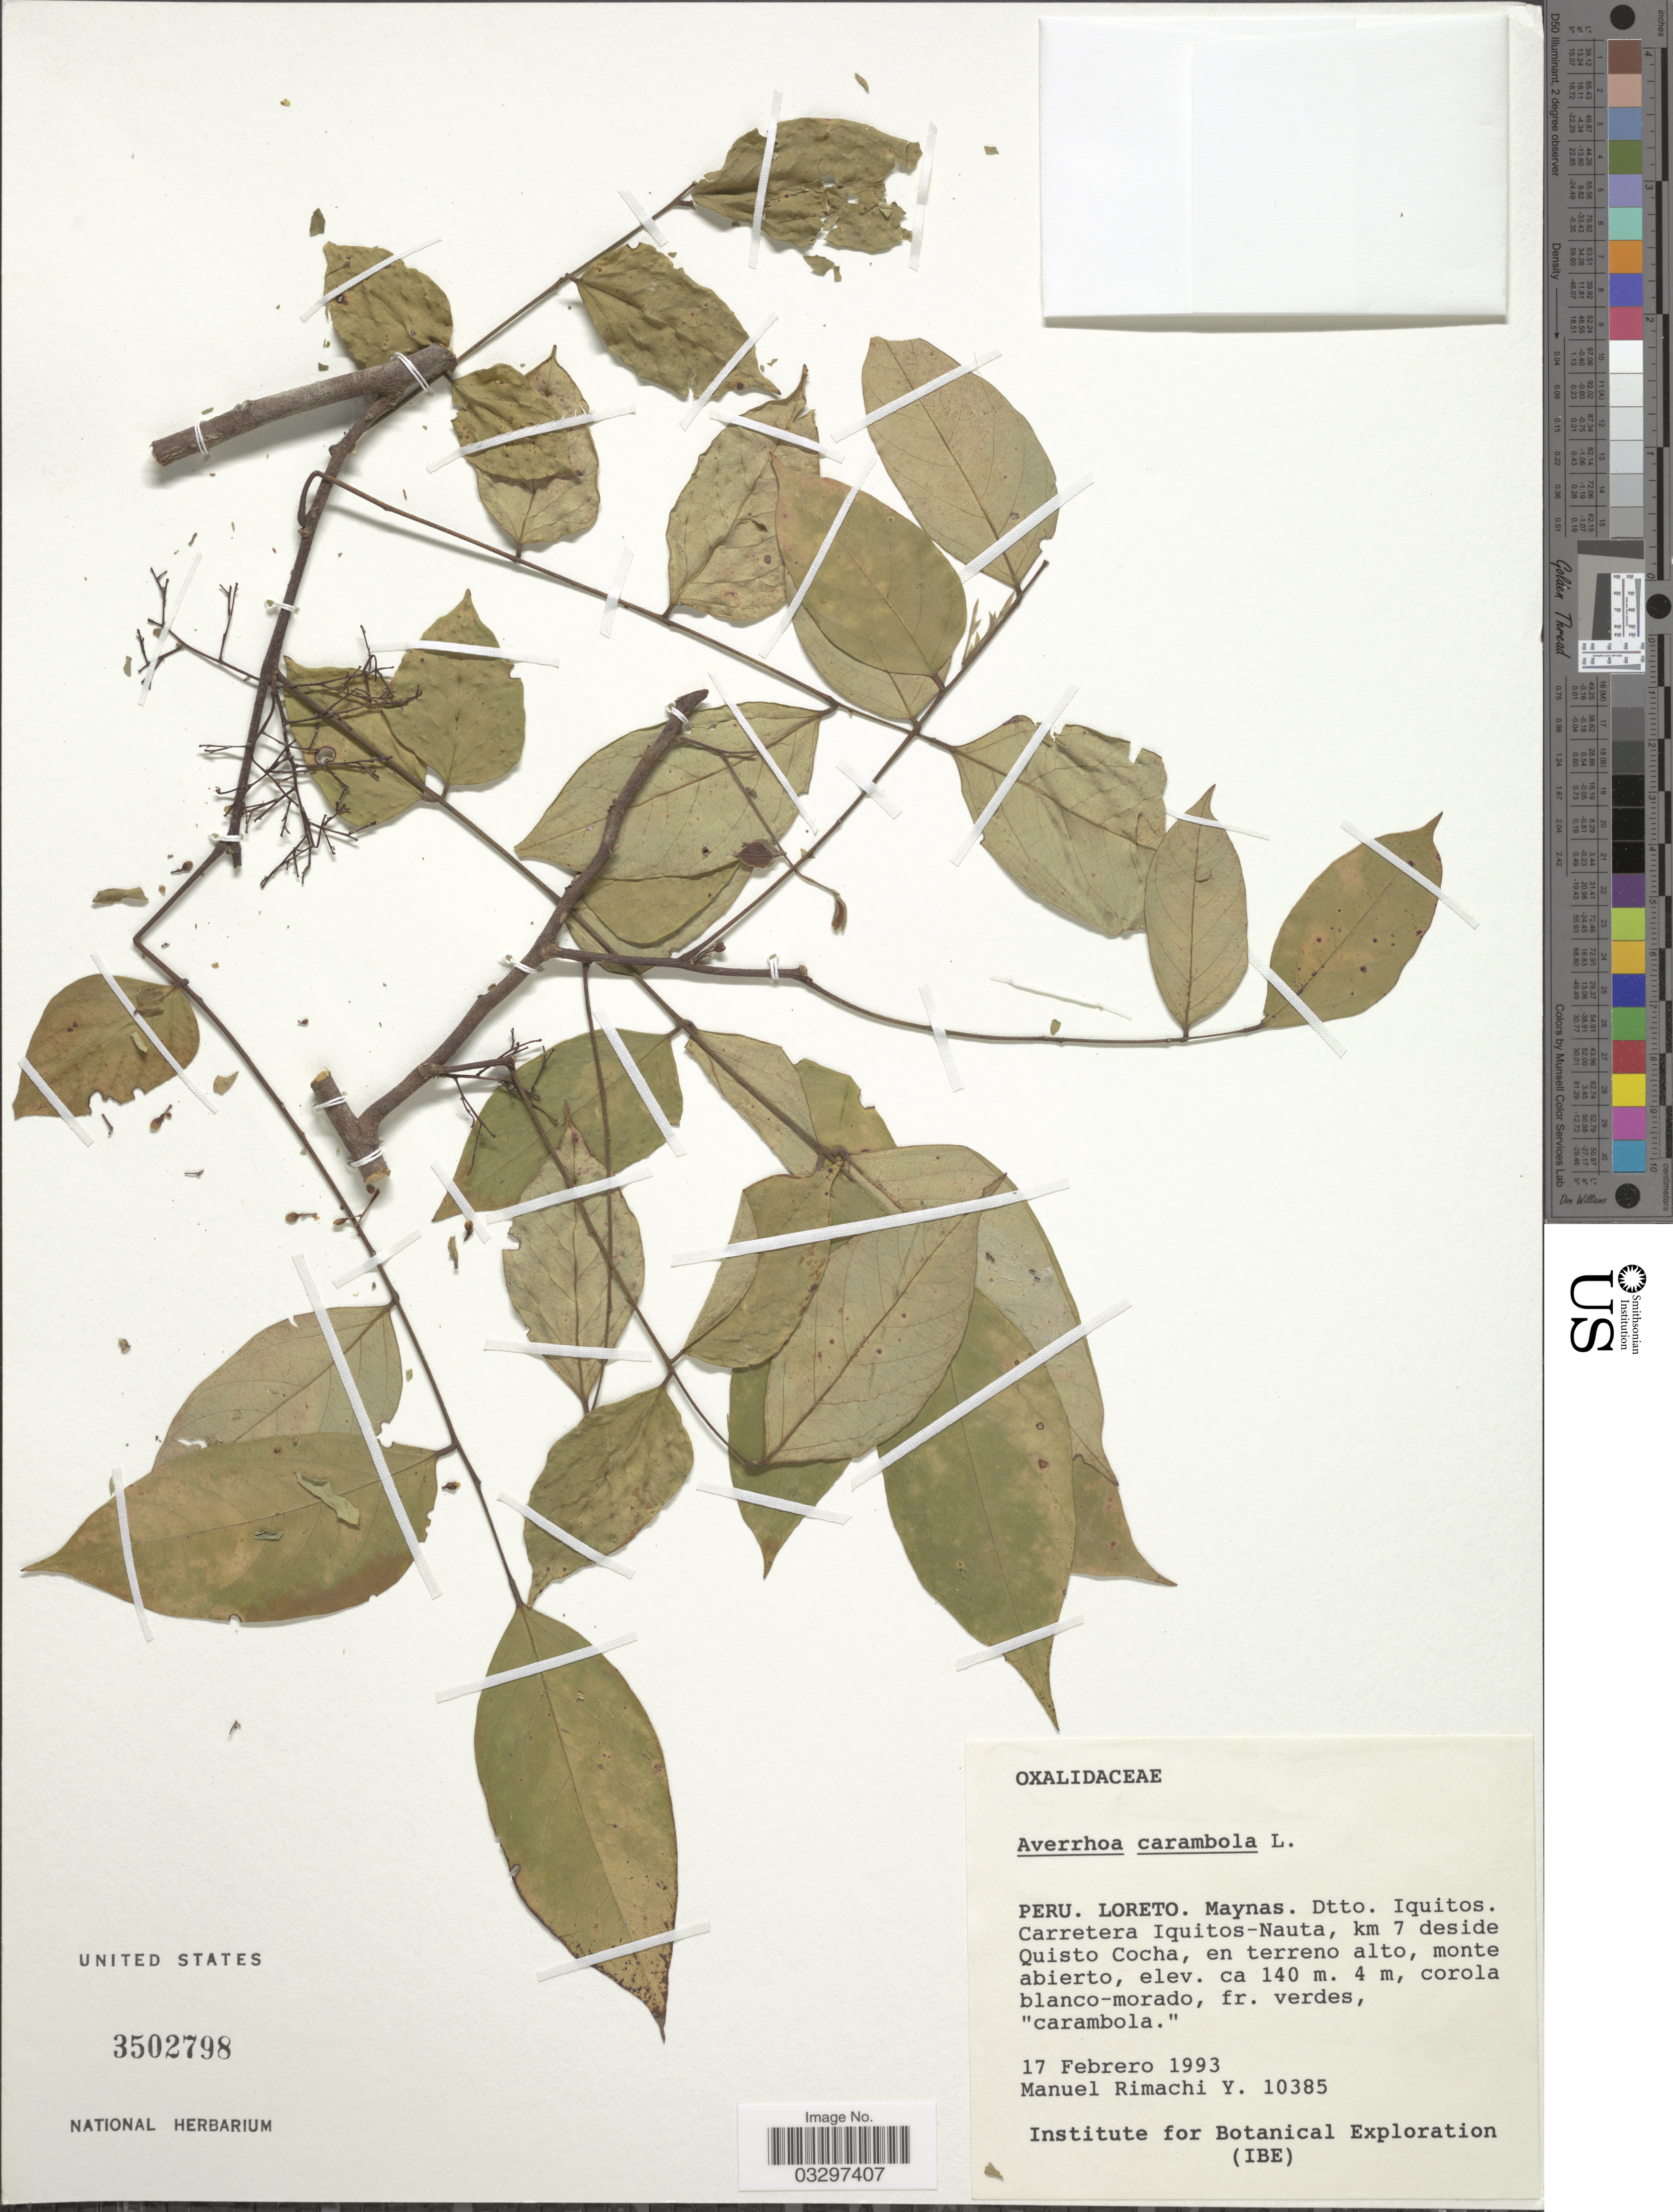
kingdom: Plantae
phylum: Tracheophyta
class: Magnoliopsida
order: Oxalidales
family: Oxalidaceae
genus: Averrhoa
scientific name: Averrhoa carambola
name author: L.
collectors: M. Rimachi Y.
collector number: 10385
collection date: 1993-02-17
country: Peru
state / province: Loreto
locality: Maynas. Dtto. Iquitos. Carretera Iquitos-Nauta, km 7 deside Quisto Cocha, en terreno alto.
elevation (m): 140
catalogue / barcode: US 3502798